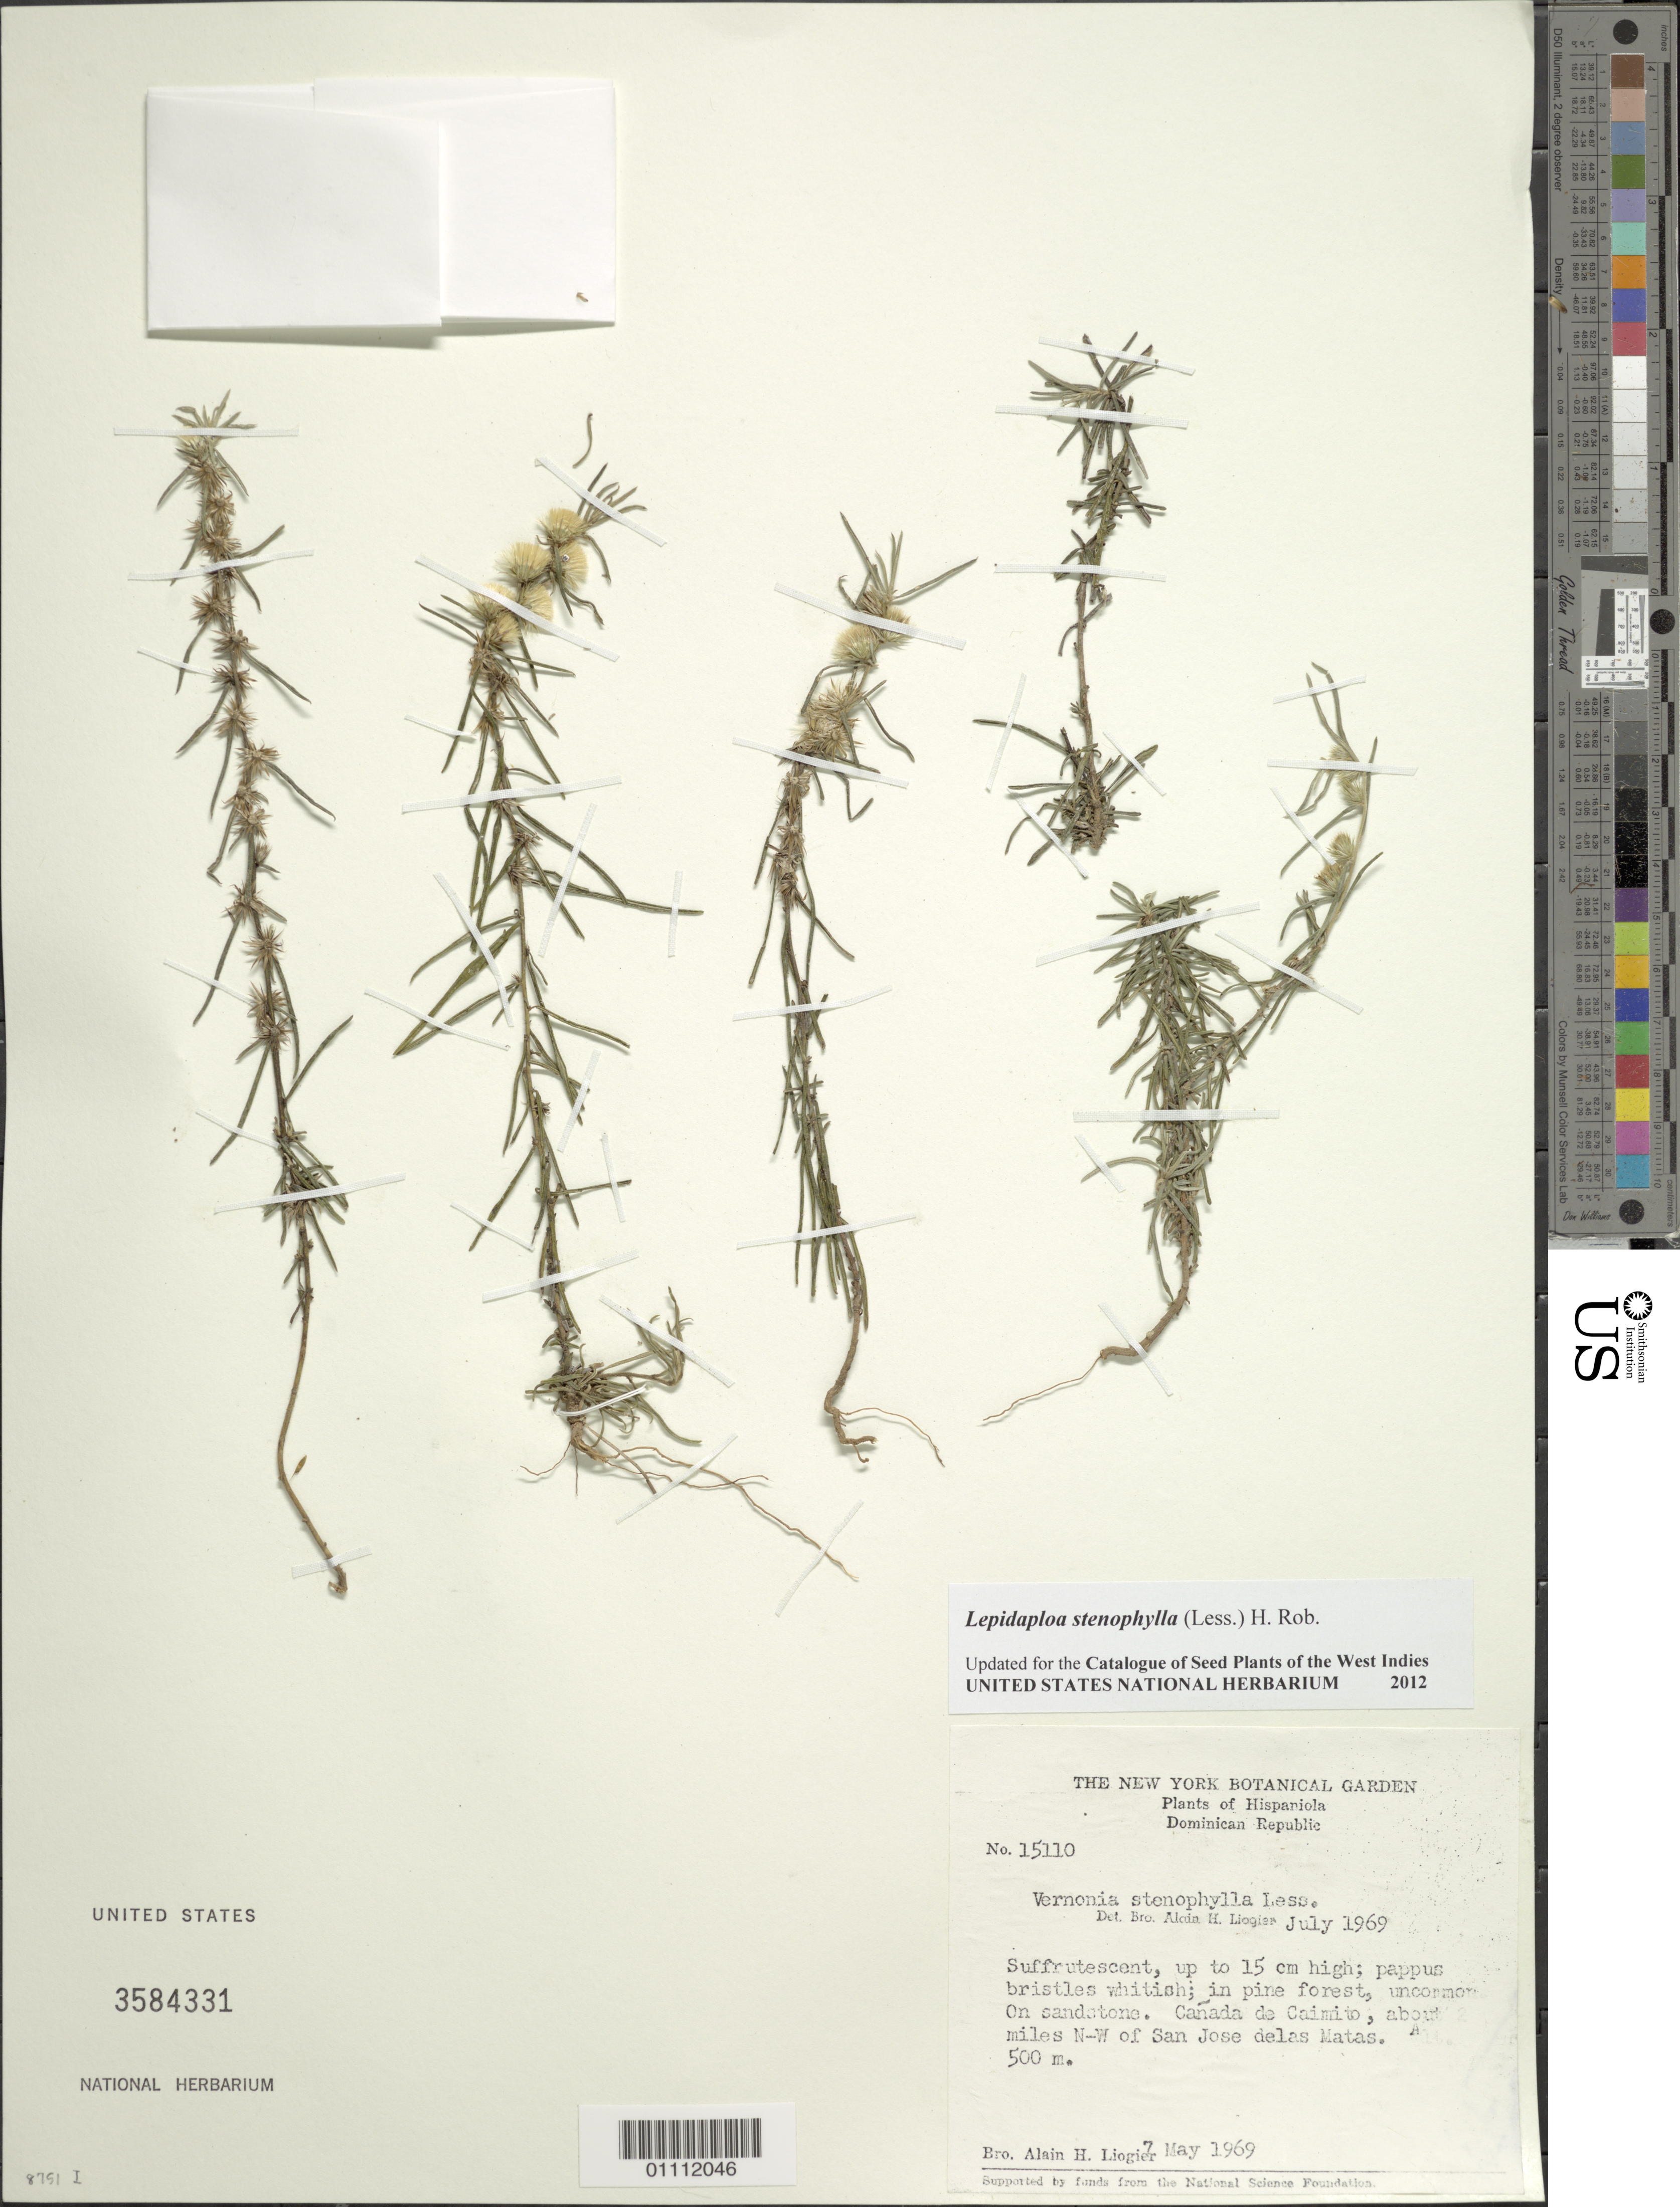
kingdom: Plantae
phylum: Tracheophyta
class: Magnoliopsida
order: Asterales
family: Asteraceae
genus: Lepidaploa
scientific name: Lepidaploa stenophylla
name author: (Less.) H. Rob.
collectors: A. H. Liogier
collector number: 15110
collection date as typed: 07 May 1969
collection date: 1969-05-07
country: Dominican Republic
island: Hispaniola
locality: Cañada de Camito, about 2 miles NW of San Jose de las Matas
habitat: On sandstone; in pine forest, uncommon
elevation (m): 500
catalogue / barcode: US 3584331